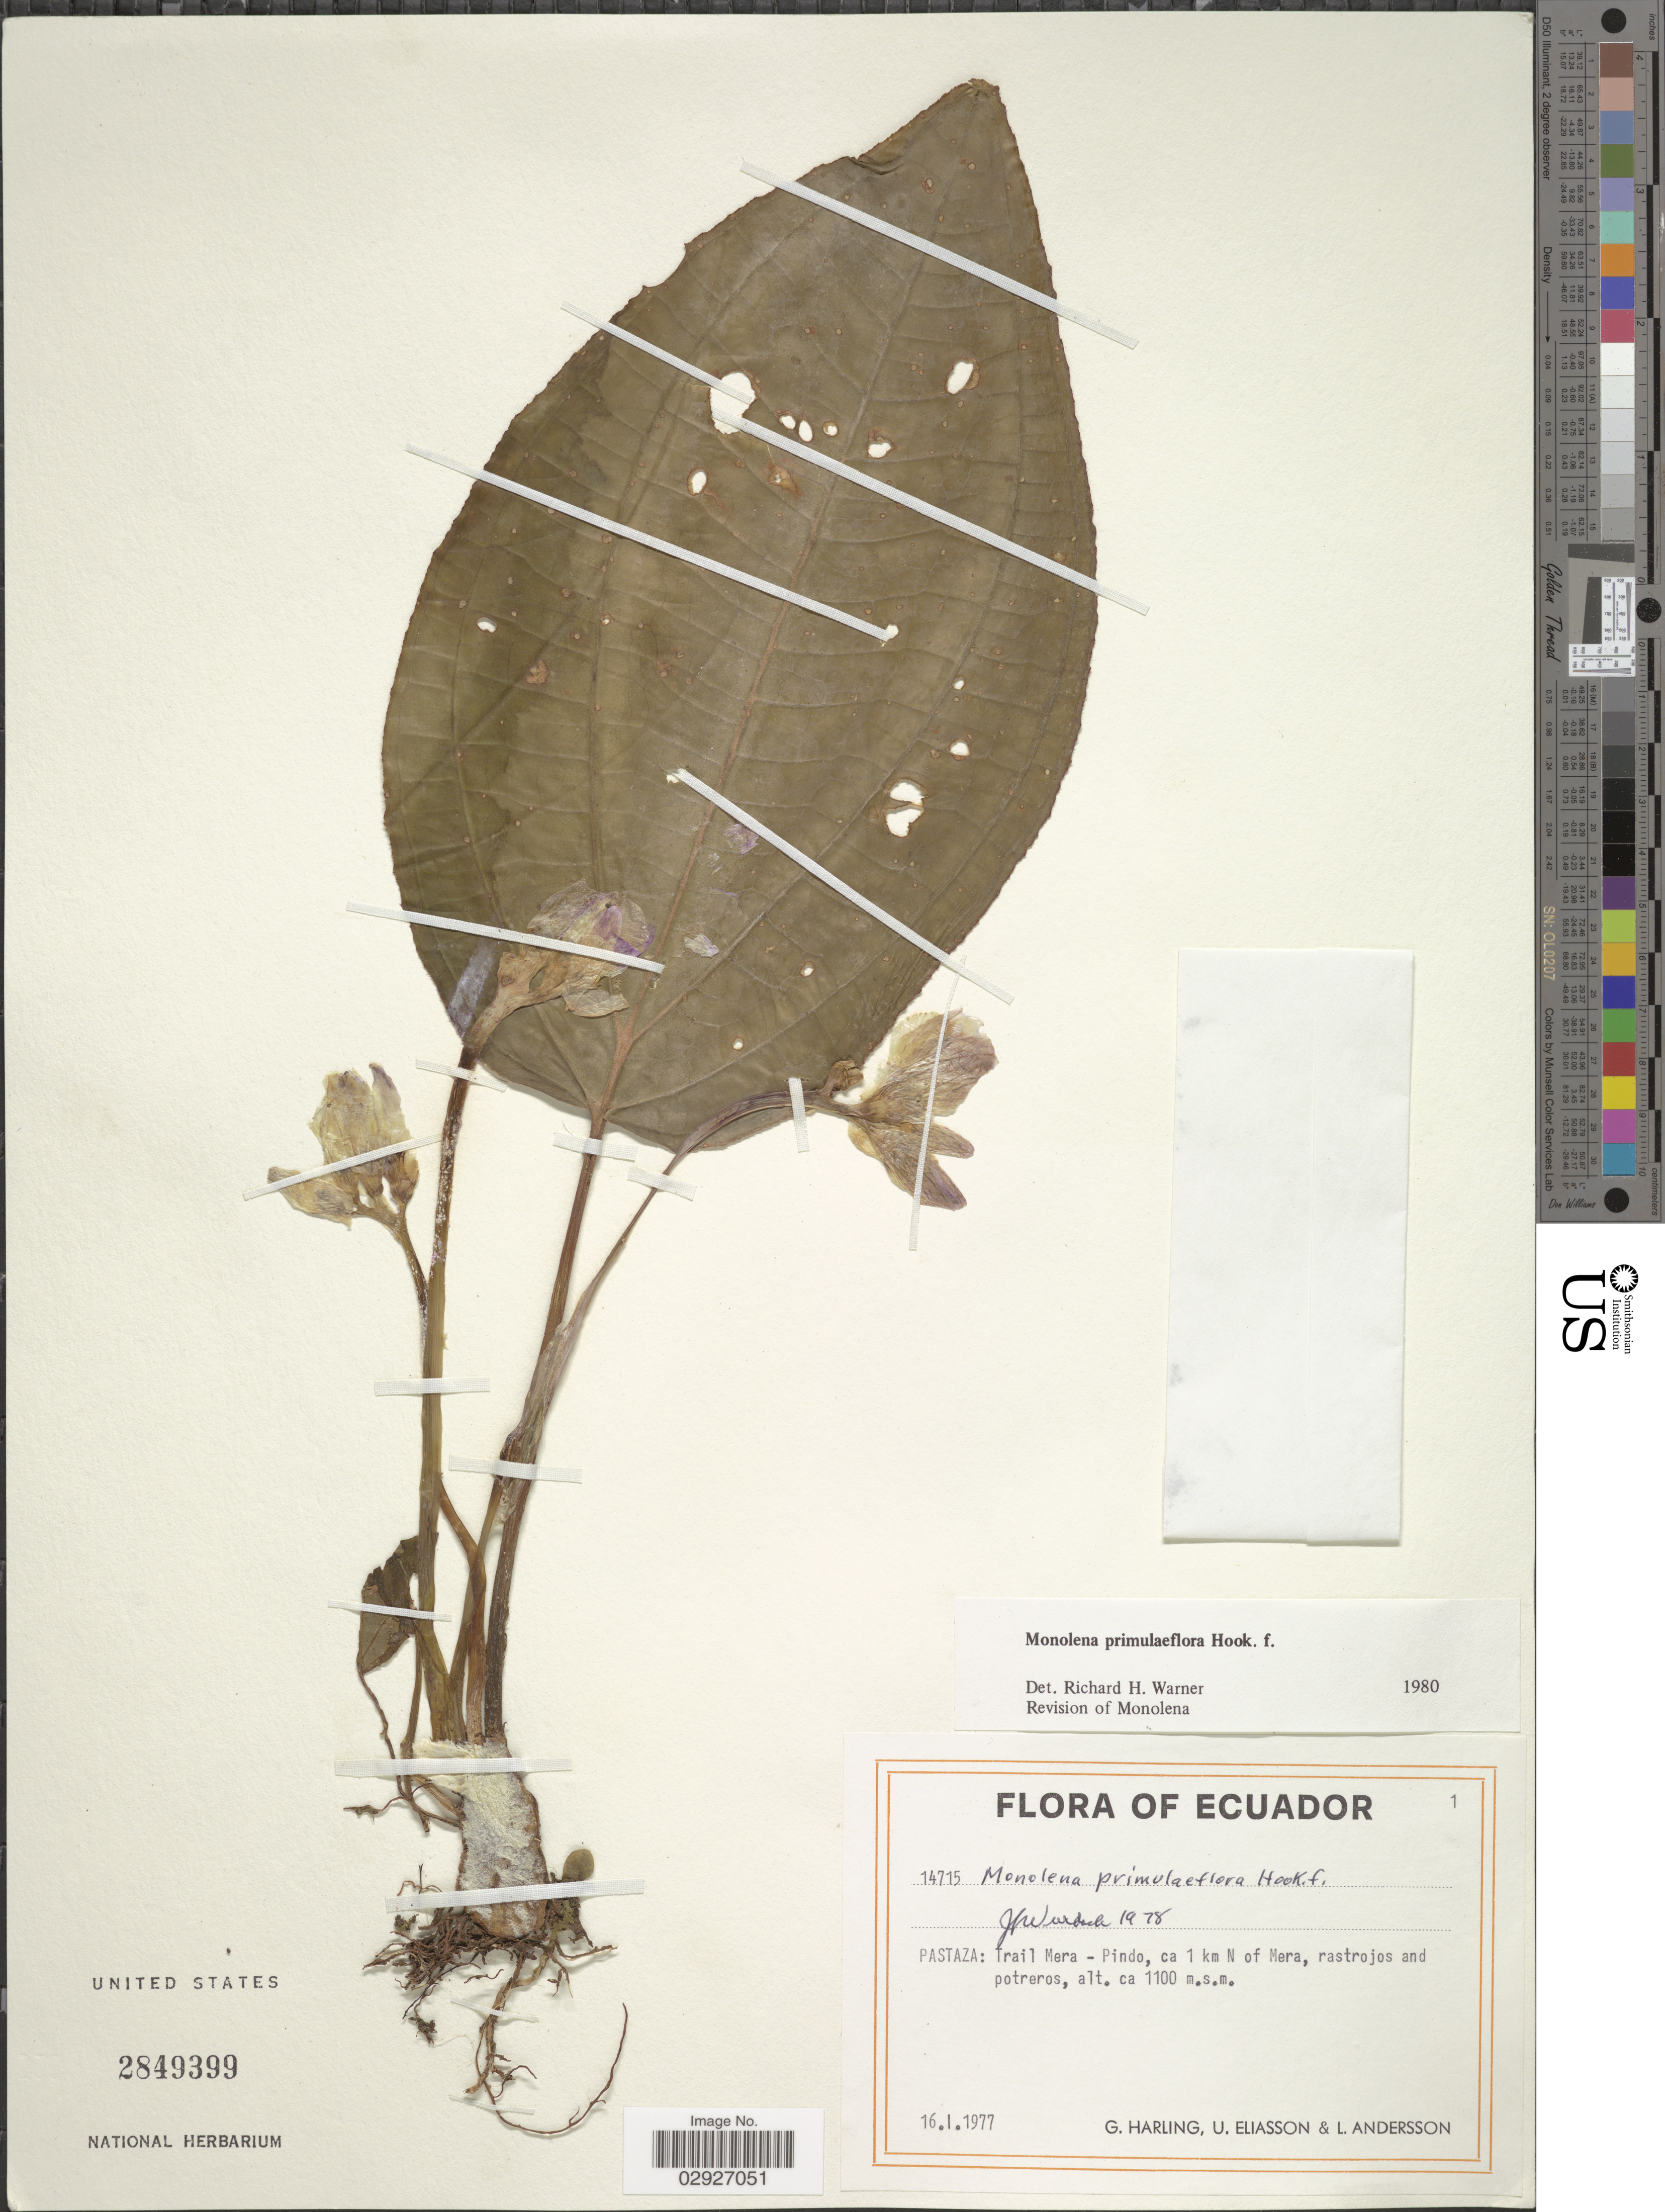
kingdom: Plantae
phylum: Tracheophyta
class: Magnoliopsida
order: Myrtales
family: Melastomataceae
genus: Monolena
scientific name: Monolena primuliflora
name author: Hook. f.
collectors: G. Harling, U. Eliasson & L. Andersson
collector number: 14715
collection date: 1977-01-16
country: Ecuador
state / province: Pastaza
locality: Trail Mera-Pindo, ca 1 km N of Mera, rastrojos and potreros.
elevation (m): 1100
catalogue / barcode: US 2849399